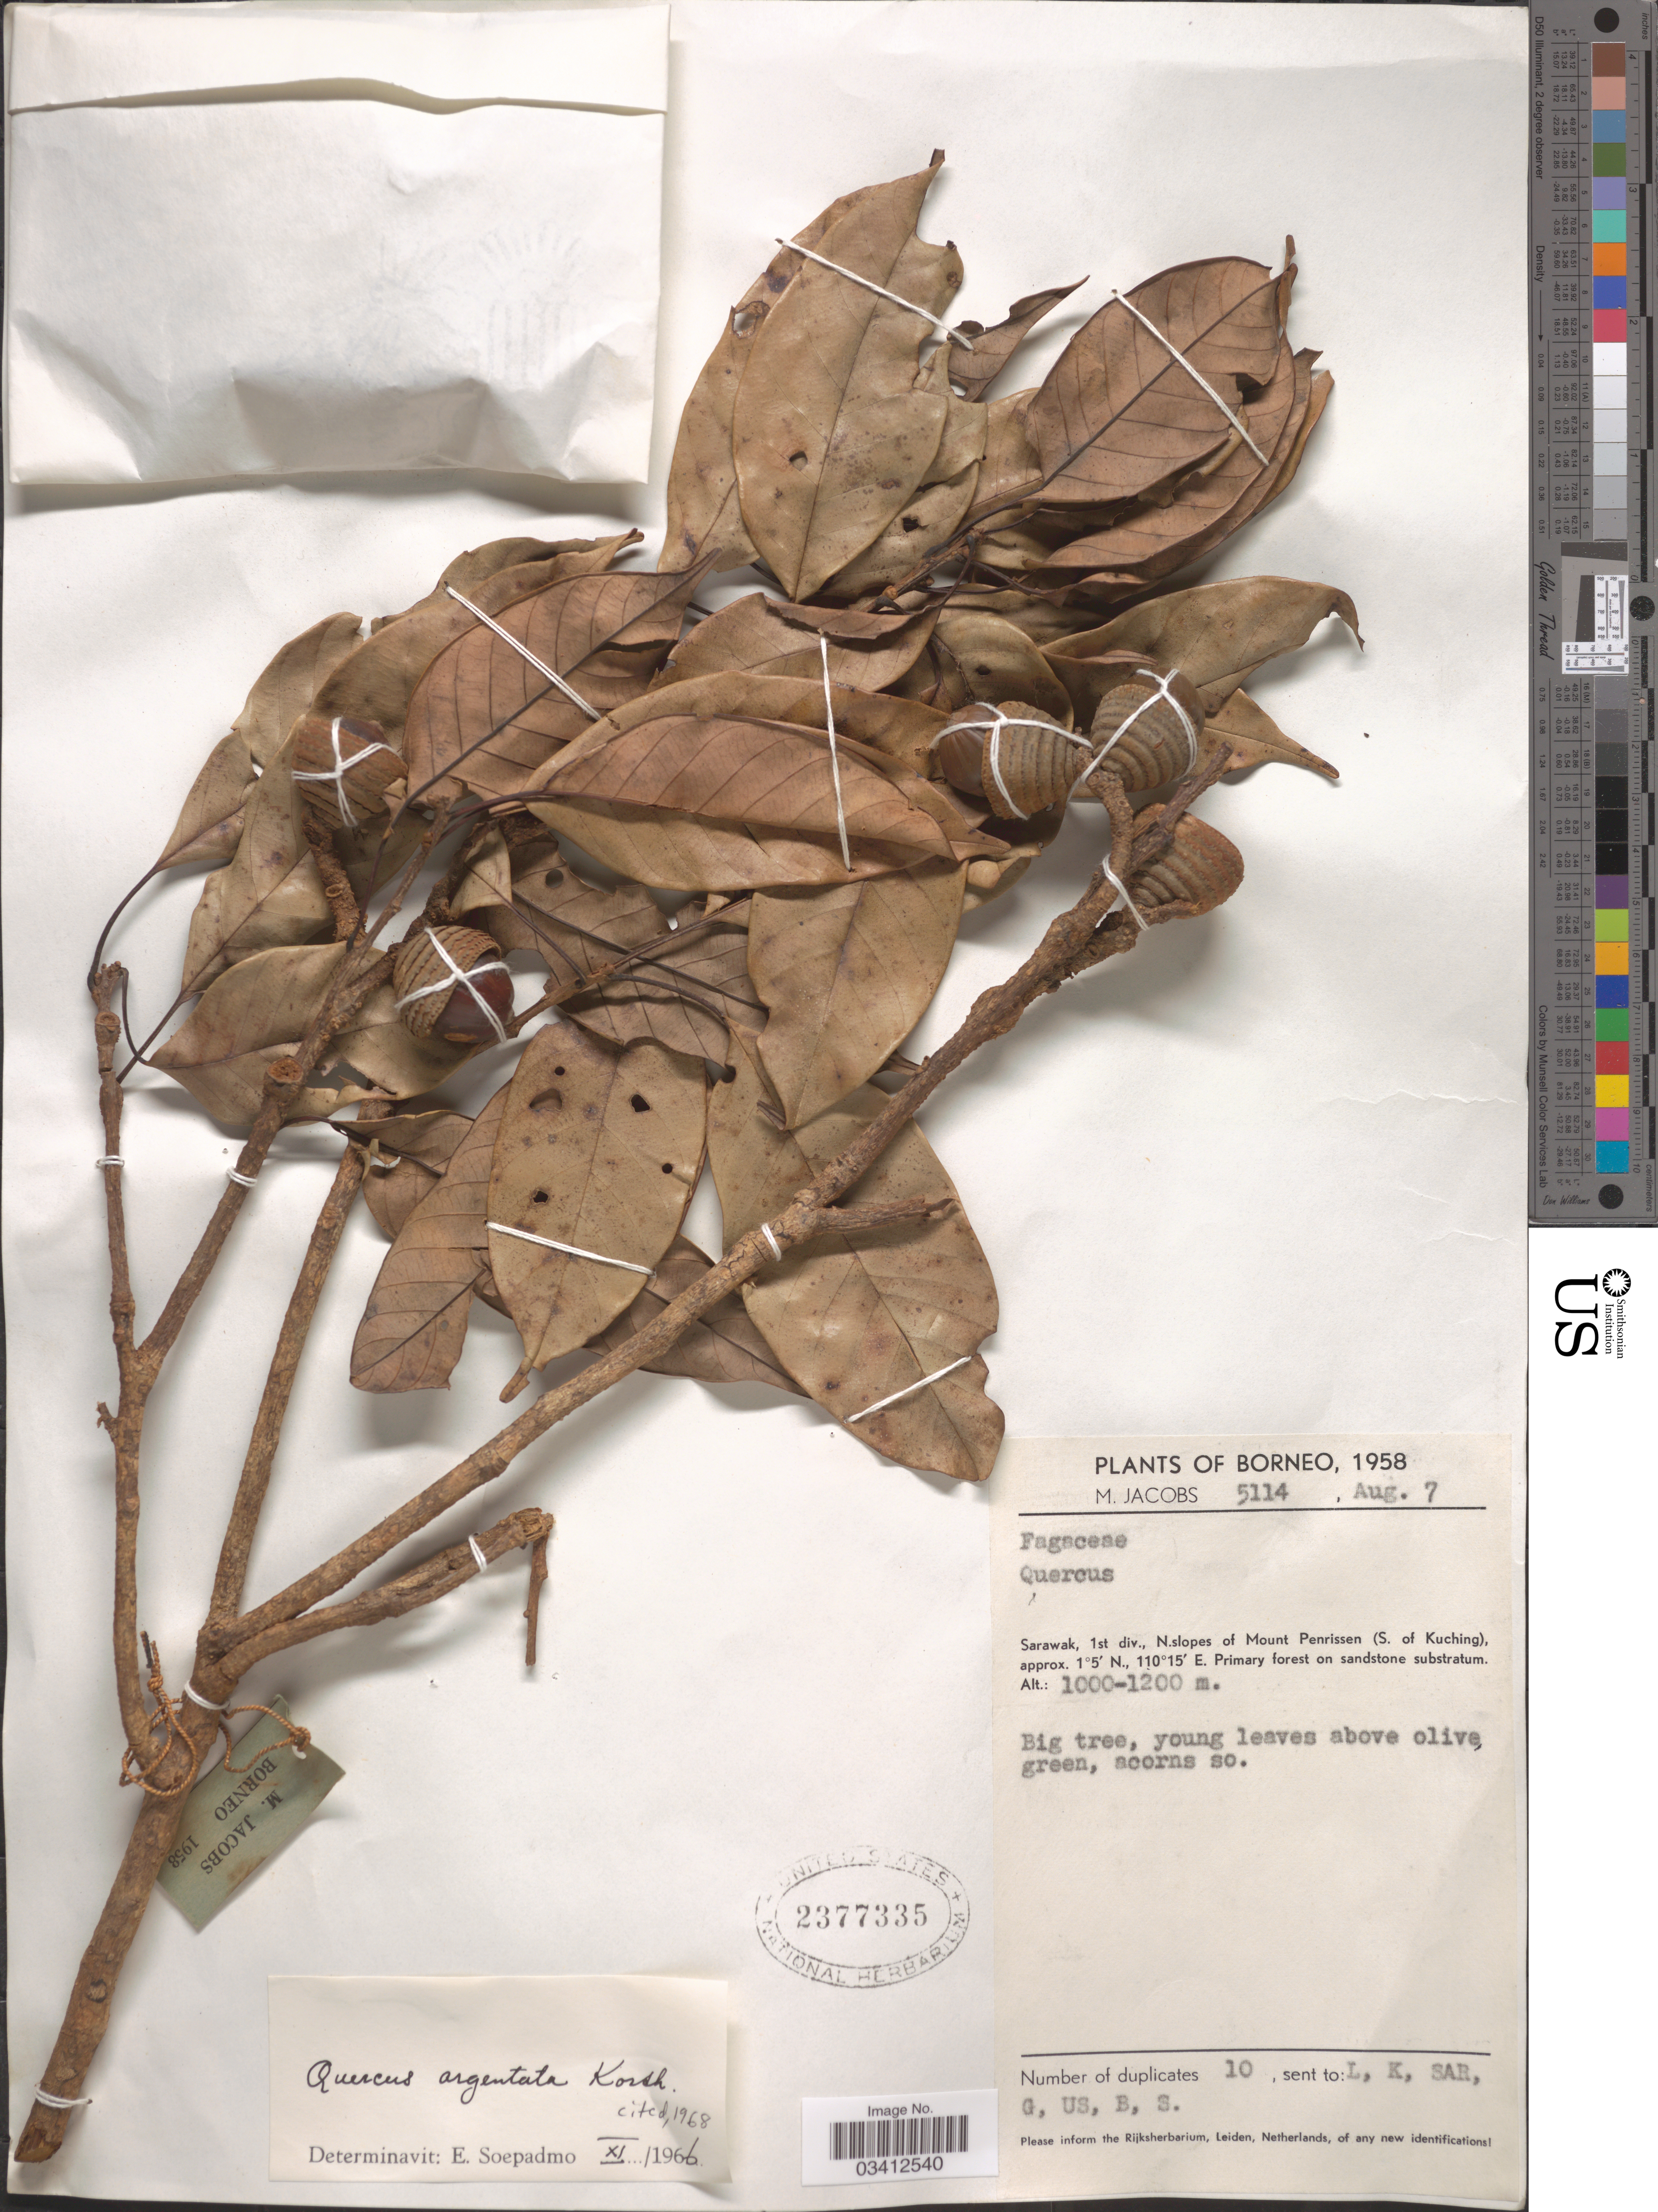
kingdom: Plantae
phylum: Tracheophyta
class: Magnoliopsida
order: Fagales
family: Fagaceae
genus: Quercus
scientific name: Quercus argentata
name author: Korth.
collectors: M. Jacobs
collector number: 5114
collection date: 1958-08-07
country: Malaysia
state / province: Sarawak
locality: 1st div., N. slopes of Mount Penrissen (S. of Kuching).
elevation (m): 1000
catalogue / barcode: US 2377335